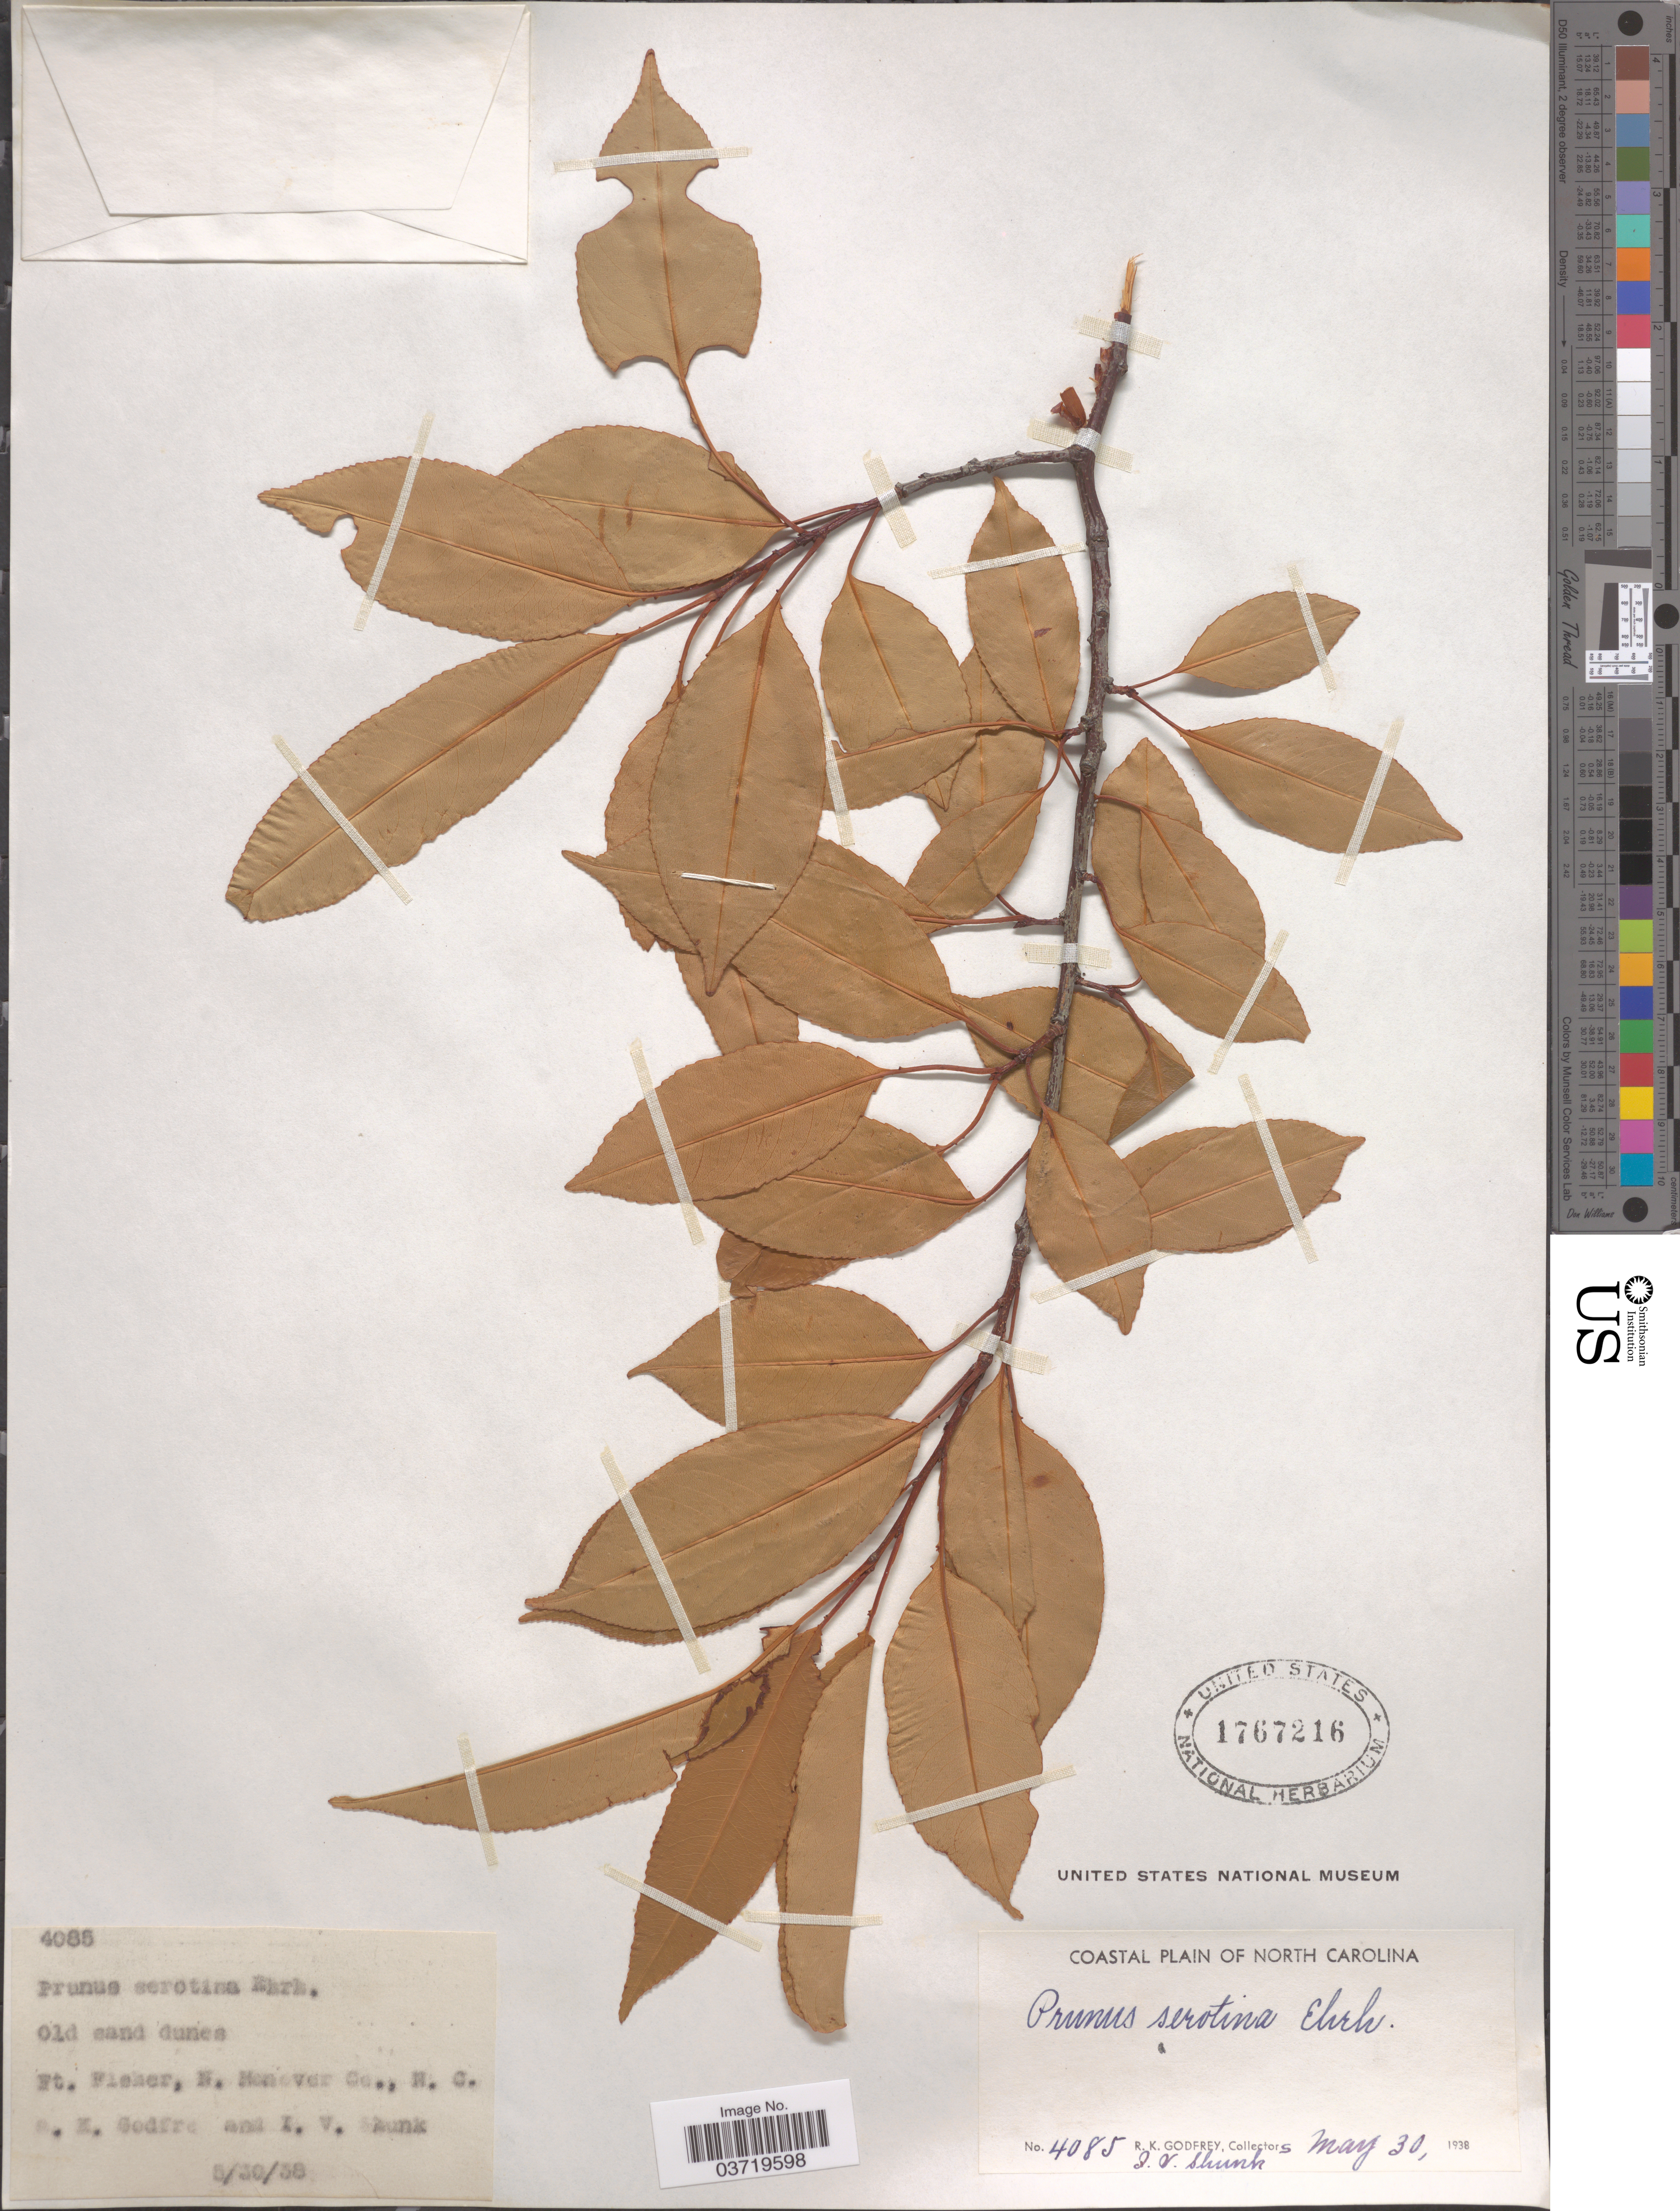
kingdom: Plantae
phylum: Tracheophyta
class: Magnoliopsida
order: Rosales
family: Rosaceae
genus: Prunus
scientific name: Prunus serotina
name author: Ehrh.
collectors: R. K. Godfrey & I. Shunk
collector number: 4085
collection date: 1938-05-30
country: United States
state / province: North Carolina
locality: Coastal Plain of North Carolina. Ft. Fisher, N. Hanover Co.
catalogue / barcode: US 1767216